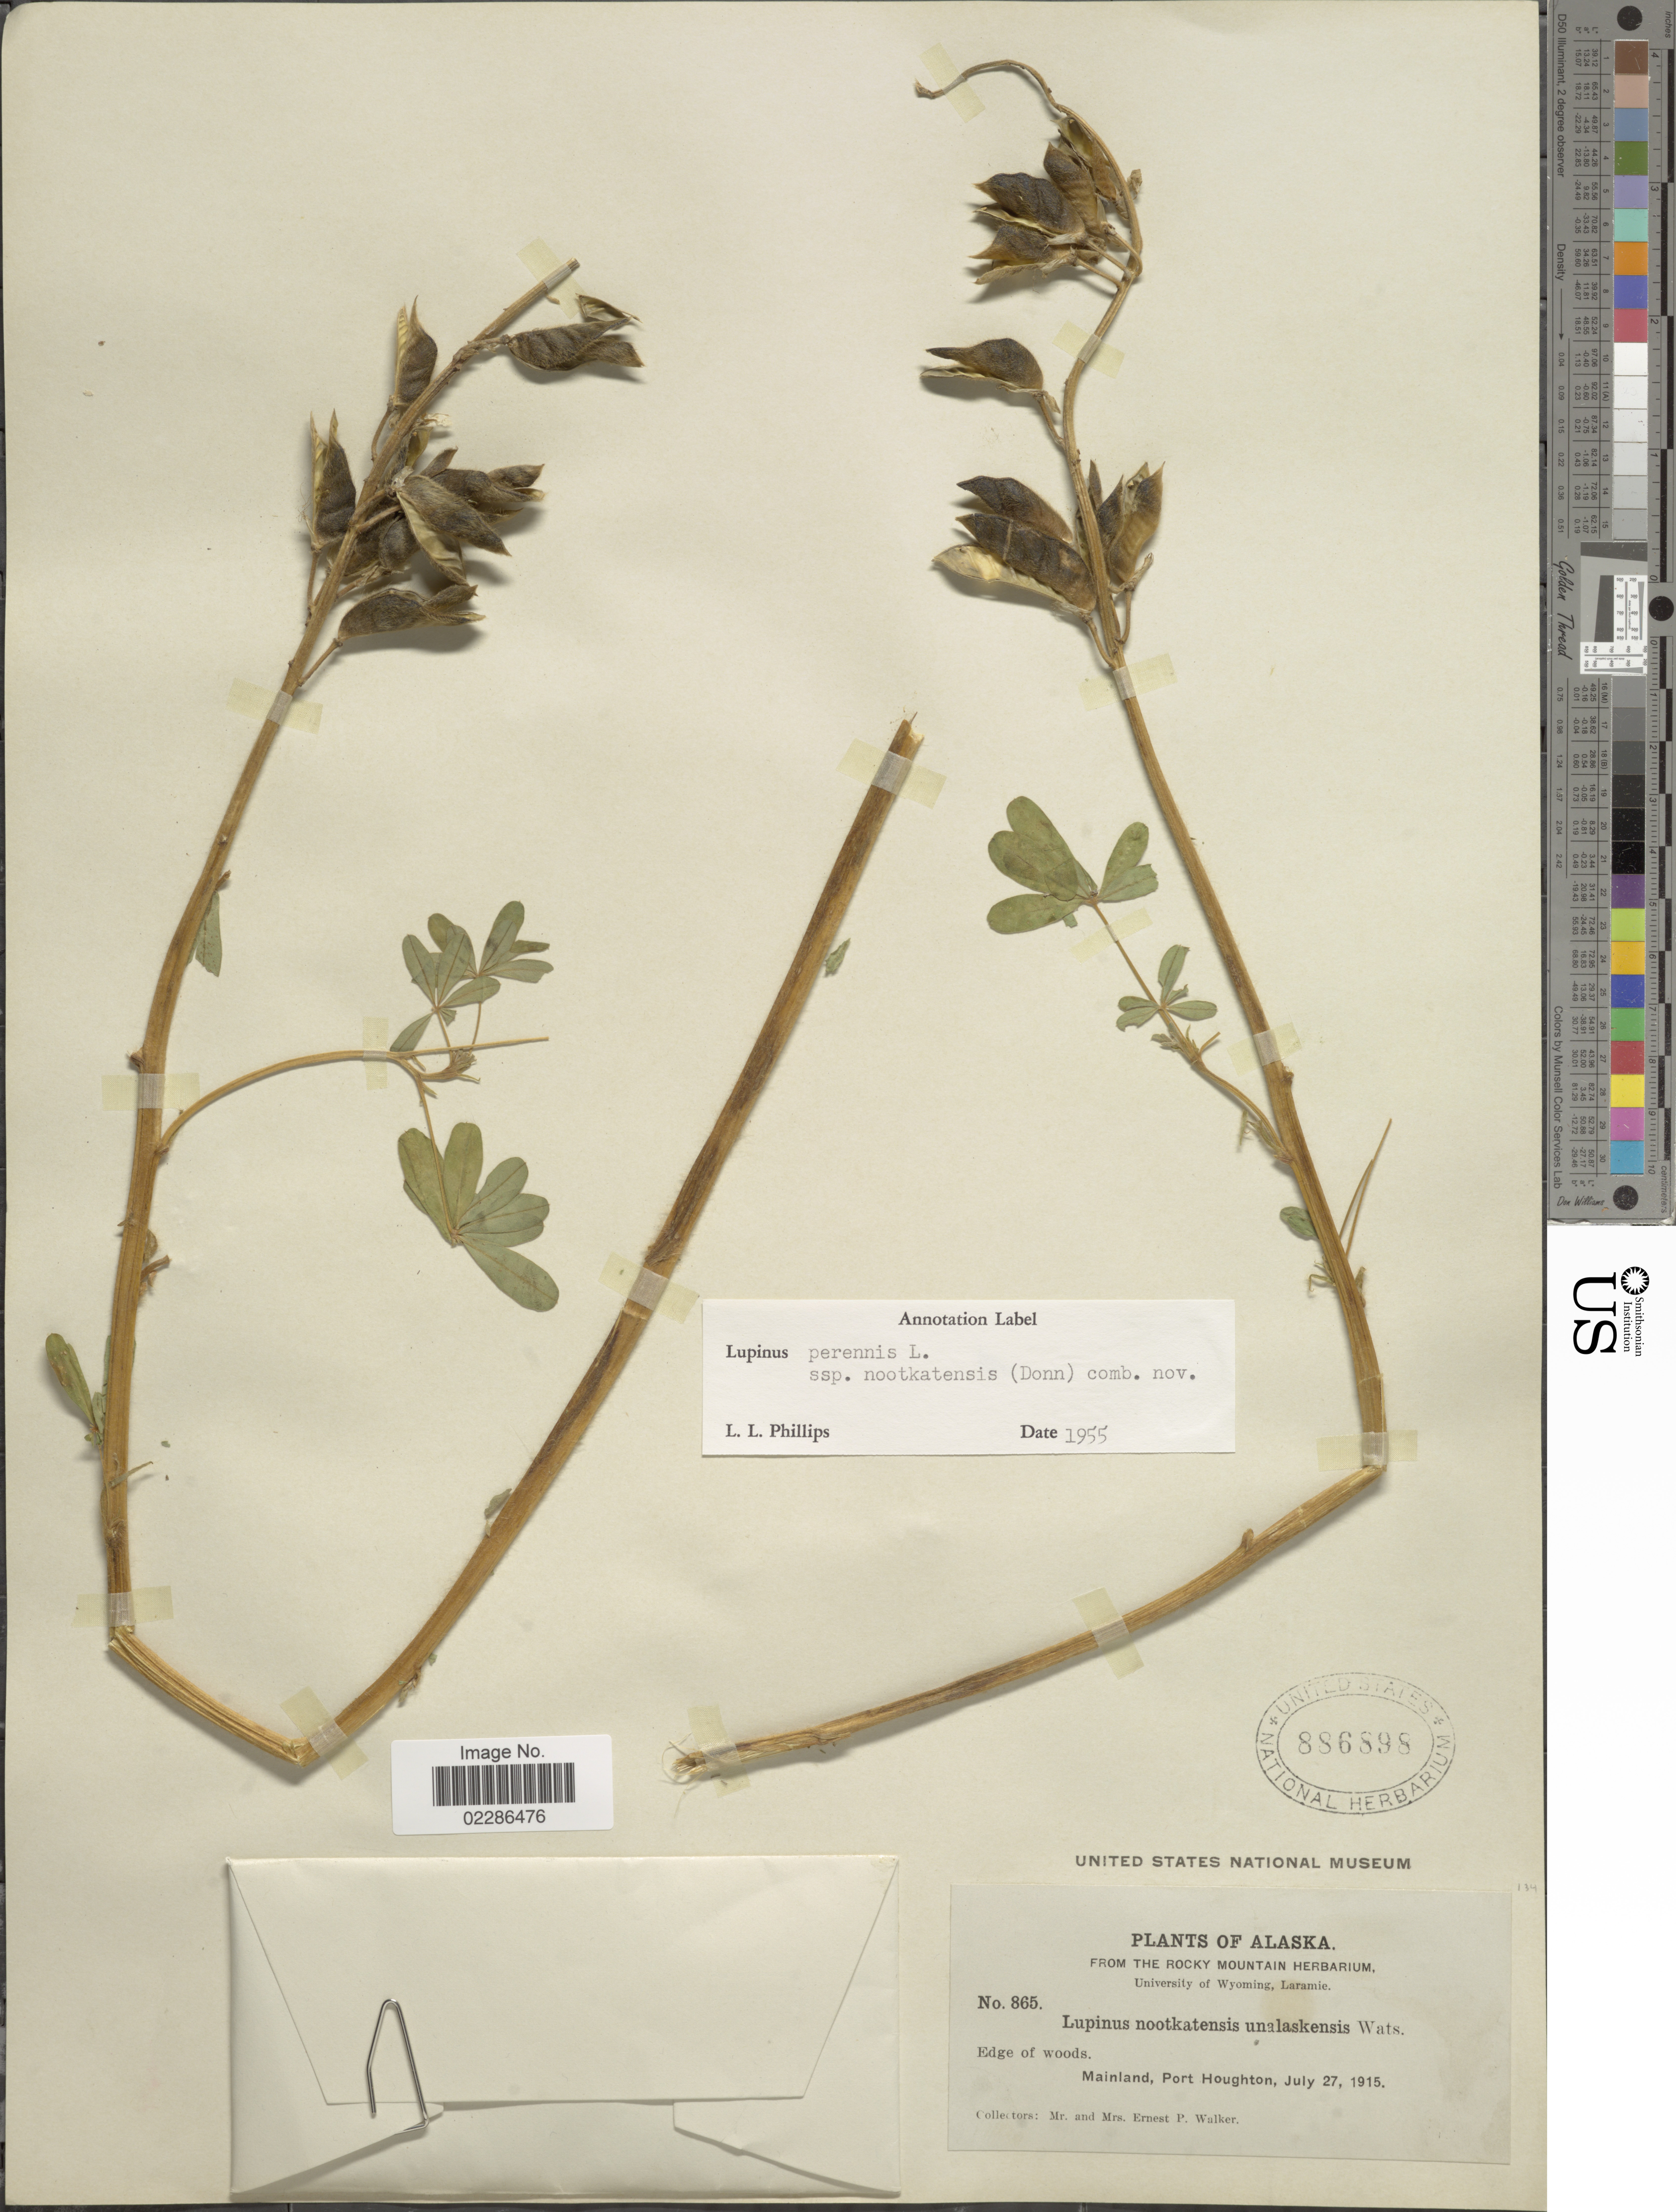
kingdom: Plantae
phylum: Tracheophyta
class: Magnoliopsida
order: Fabales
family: Fabaceae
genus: Lupinus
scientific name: Lupinus nootkatensis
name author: Donn ex Sims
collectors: E. P. Walker & E. Walker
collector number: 865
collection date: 1915-07-27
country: United States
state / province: Alaska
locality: Mainland, Port Houghton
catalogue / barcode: US 886898